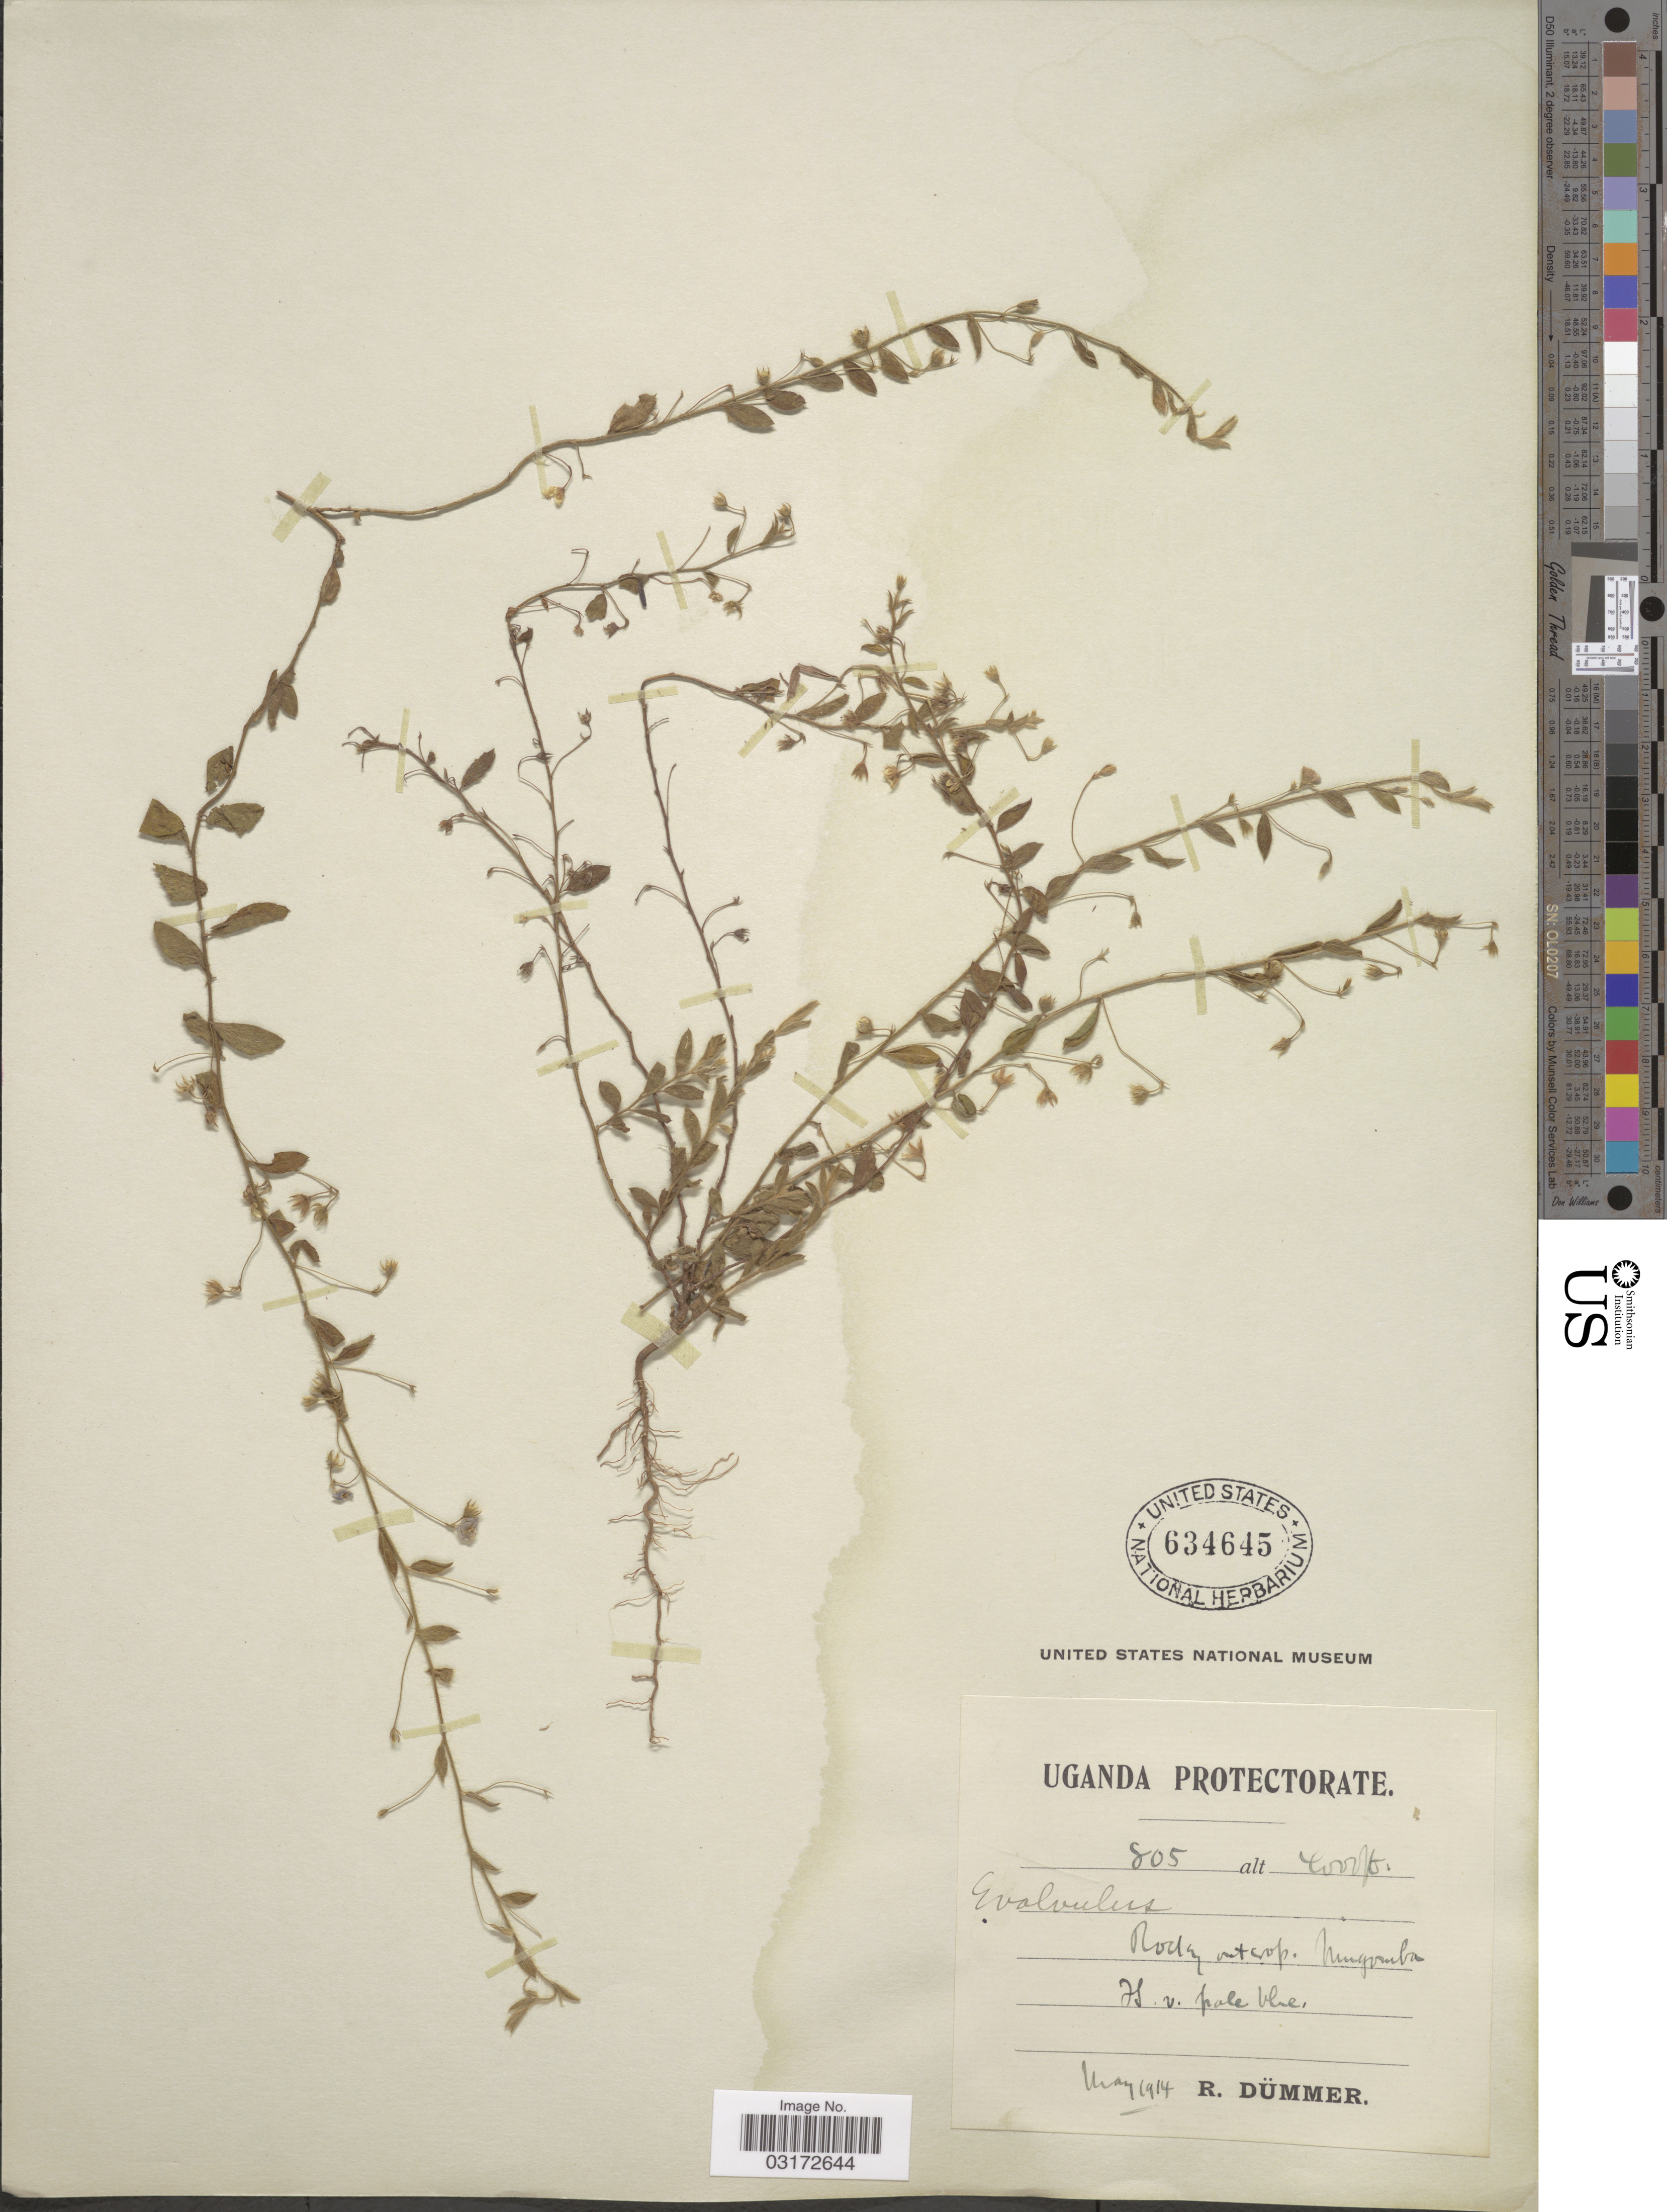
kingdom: Plantae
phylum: Tracheophyta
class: Magnoliopsida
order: Solanales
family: Convolvulaceae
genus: Evolvulus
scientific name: Evolvulus sp.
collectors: R. A. Dümmer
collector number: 805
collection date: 1914-05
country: Uganda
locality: Uganda Protectorate. Rocky outcrop. Mugomba.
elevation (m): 1219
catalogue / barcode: US 634645